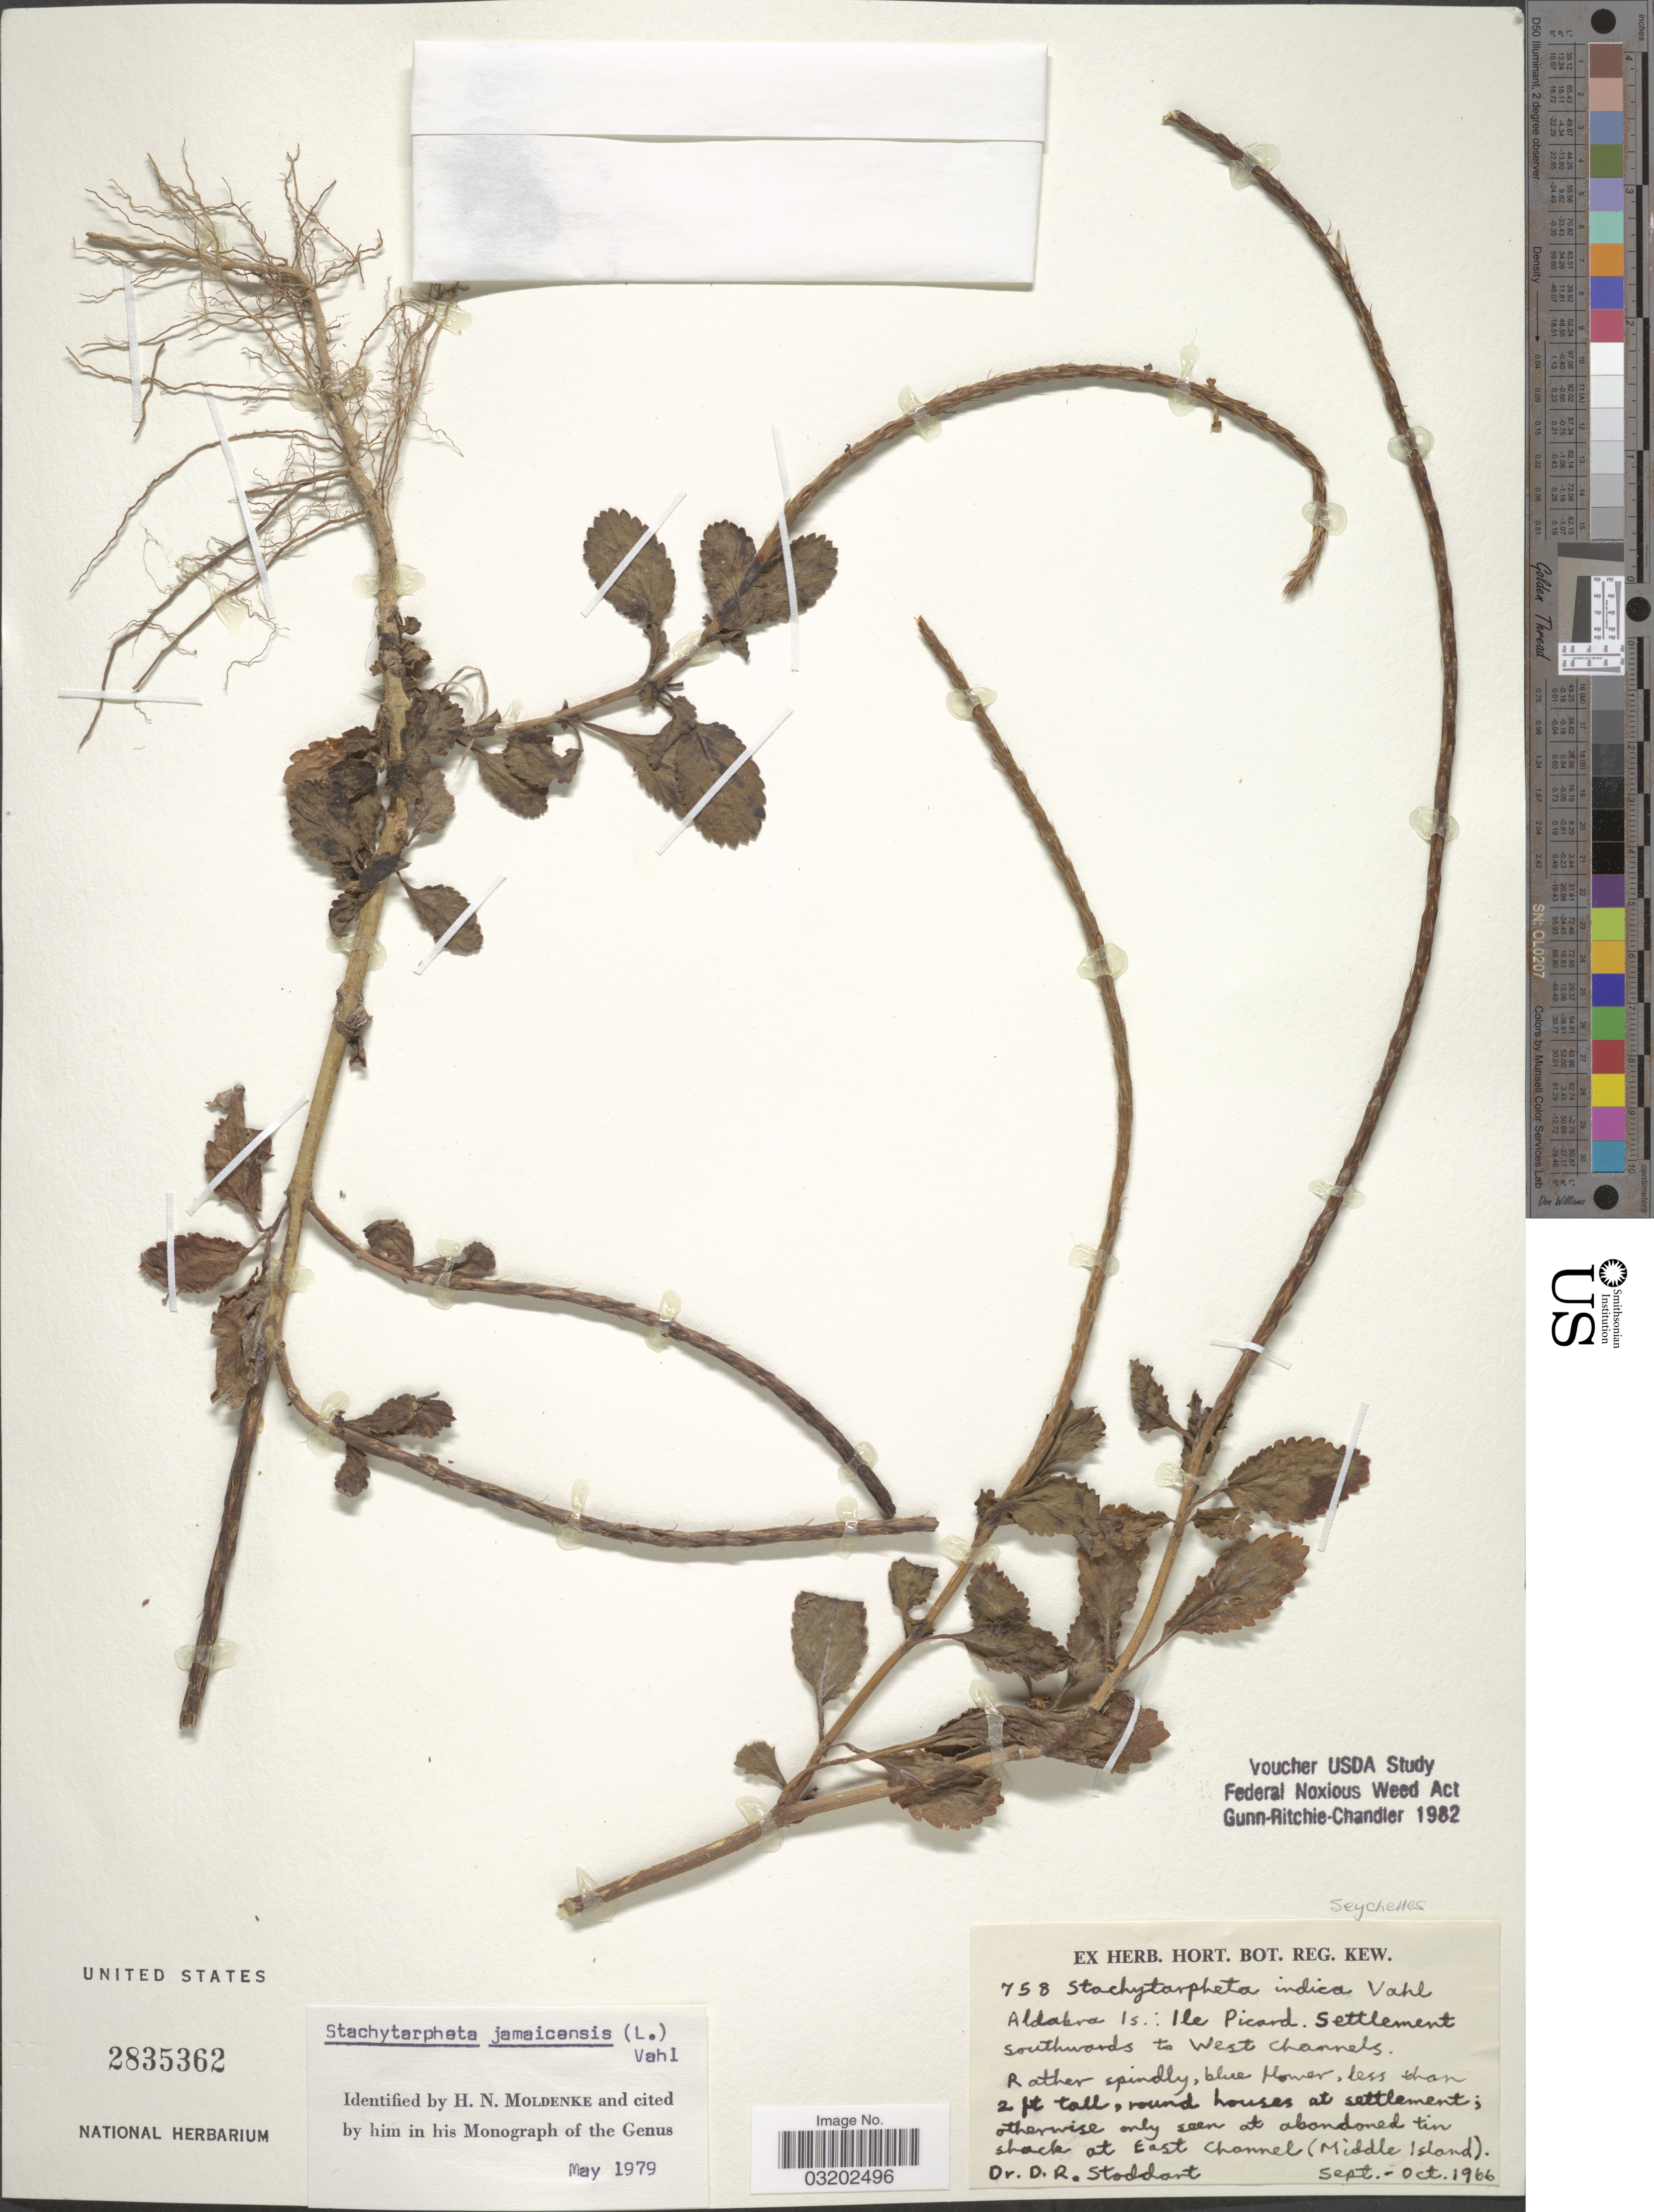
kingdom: Plantae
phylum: Tracheophyta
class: Magnoliopsida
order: Lamiales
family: Verbenaceae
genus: Stachytarpheta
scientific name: Stachytarpheta jamaicensis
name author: (L.) Vahl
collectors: D. R. Stoddart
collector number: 758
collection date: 1966-09/1966-10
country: Seychelles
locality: Aldabra Is.: Ile Picard. Settlement Southwards to West Channels., East Channel (Middle Island).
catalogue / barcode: US 2835362